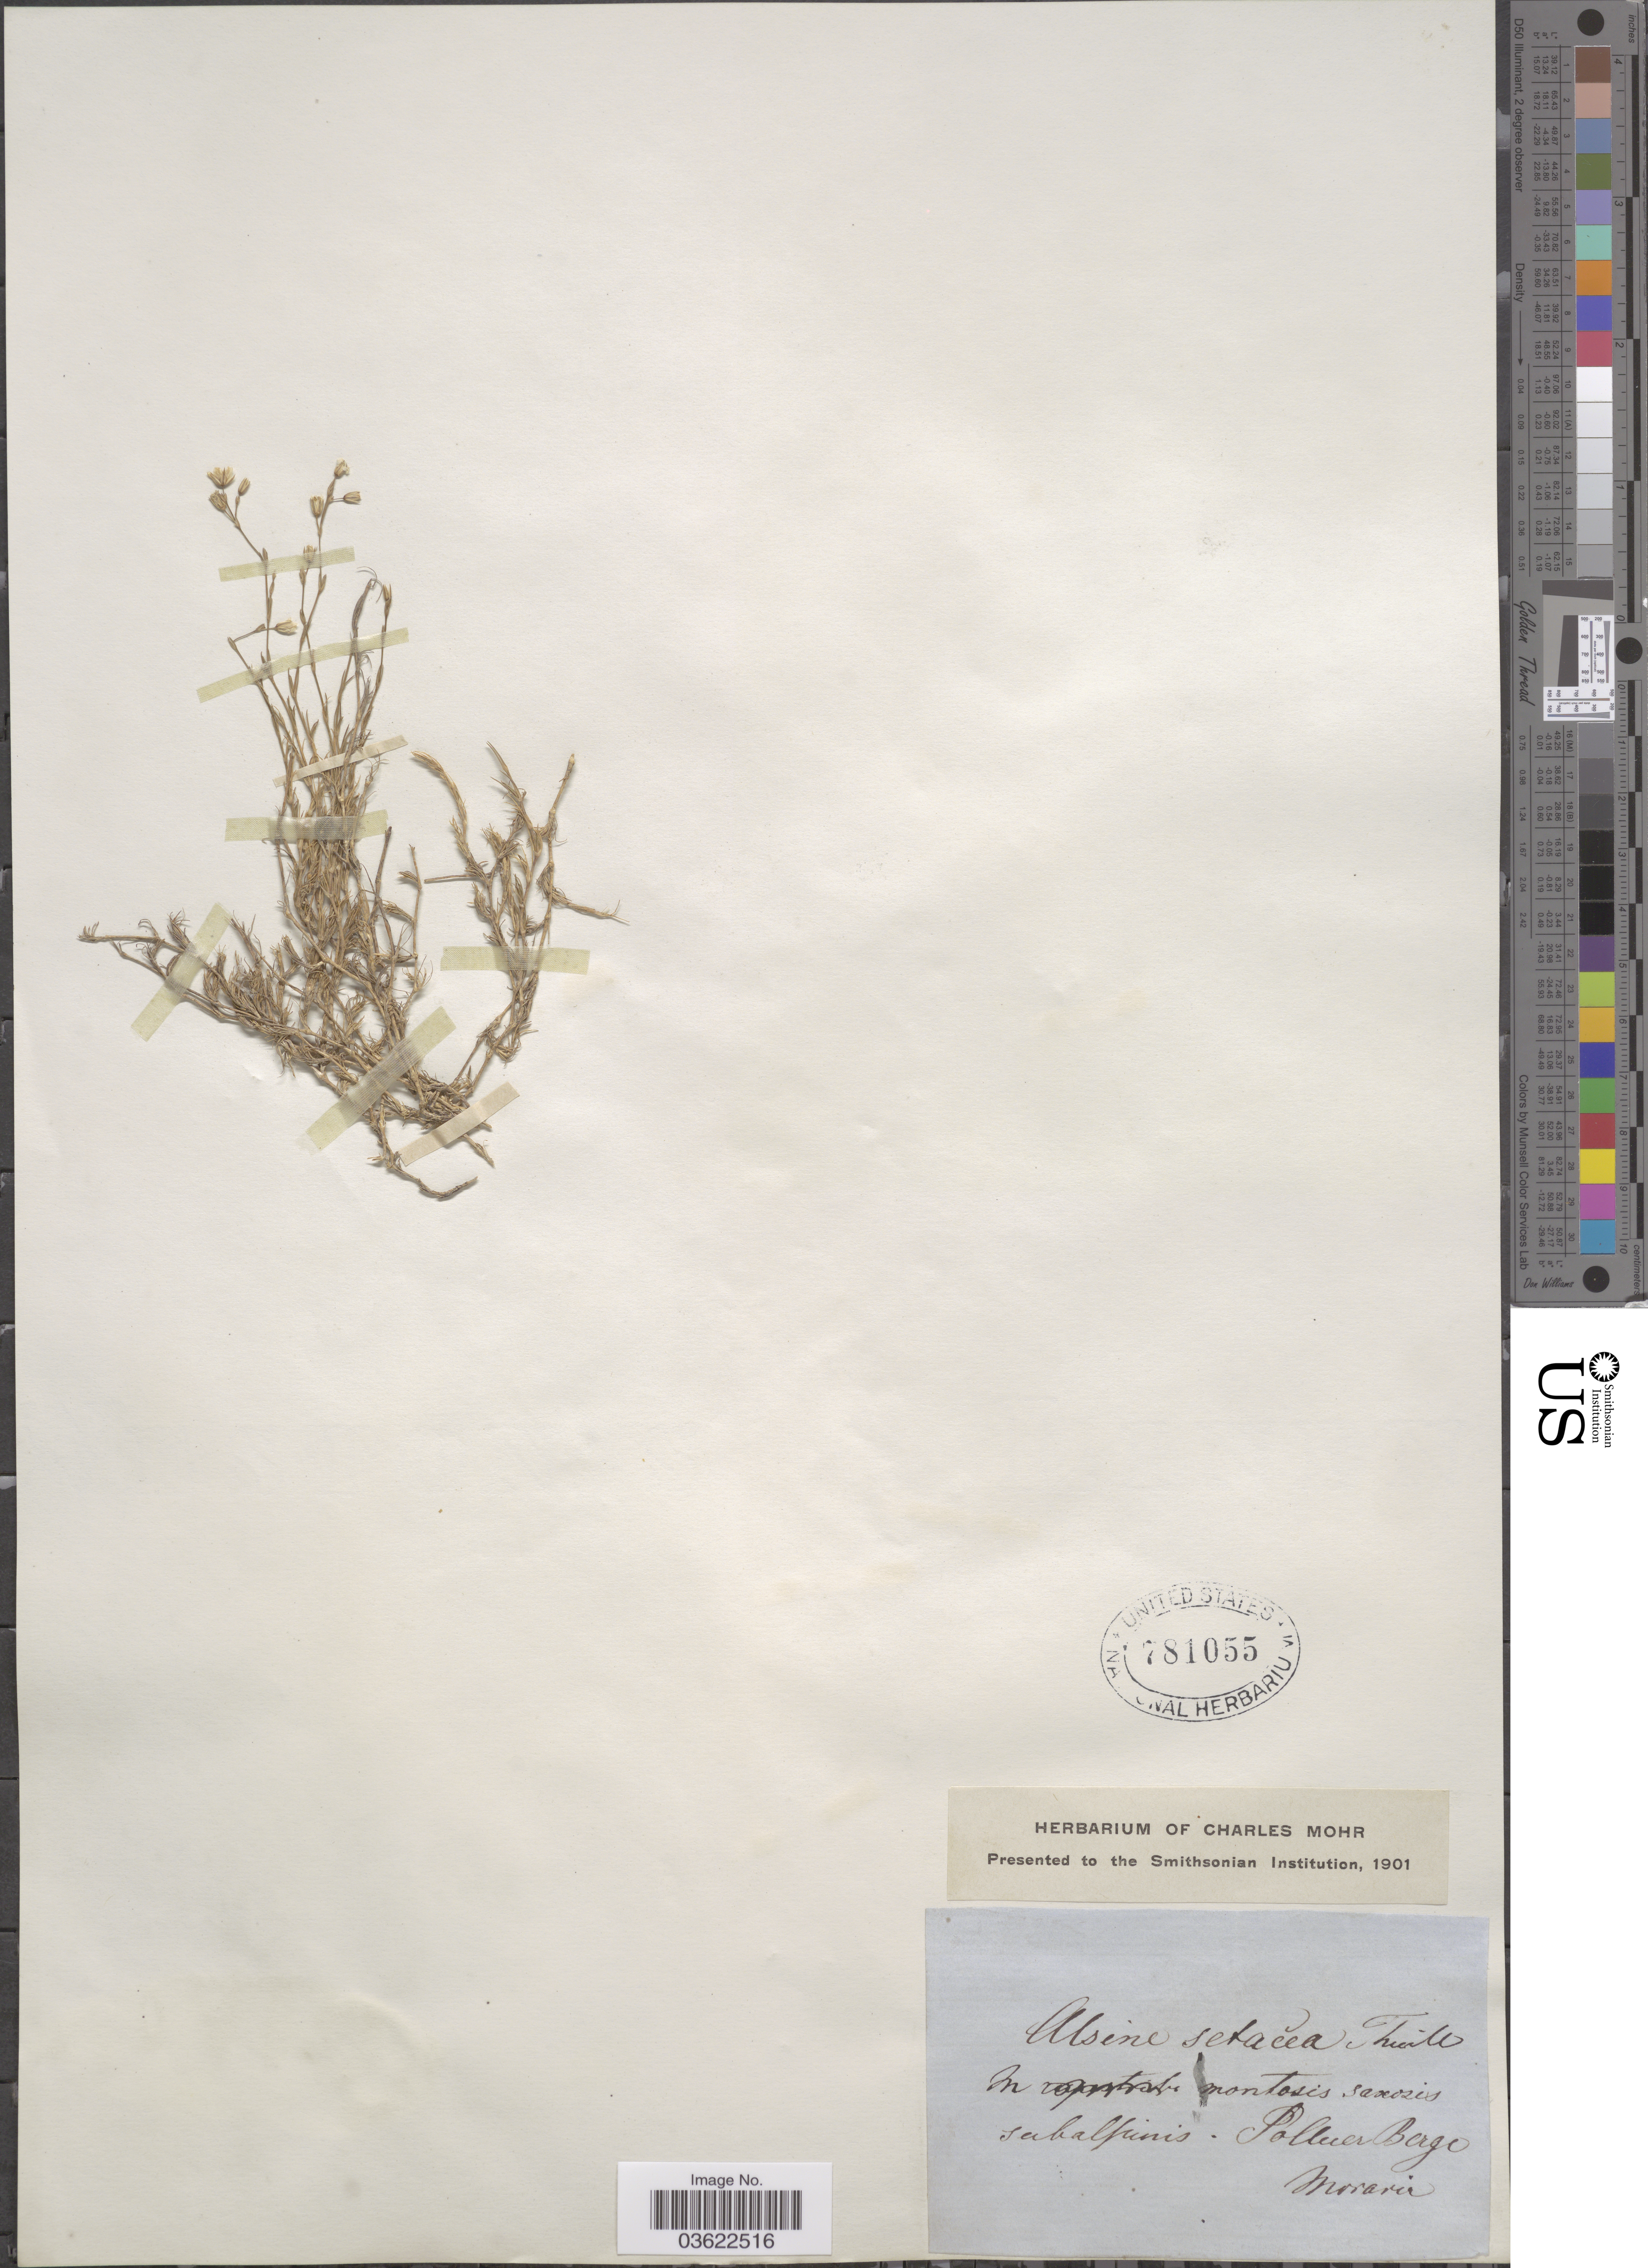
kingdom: Plantae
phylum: Tracheophyta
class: Magnoliopsida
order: Caryophyllales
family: Caryophyllaceae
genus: Arenaria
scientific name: Arenaria setacea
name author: Thuill.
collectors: ex herb. Charles Mohr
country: Czechia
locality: Pollner [interpreted] Berge. Moravia.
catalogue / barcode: US 781055